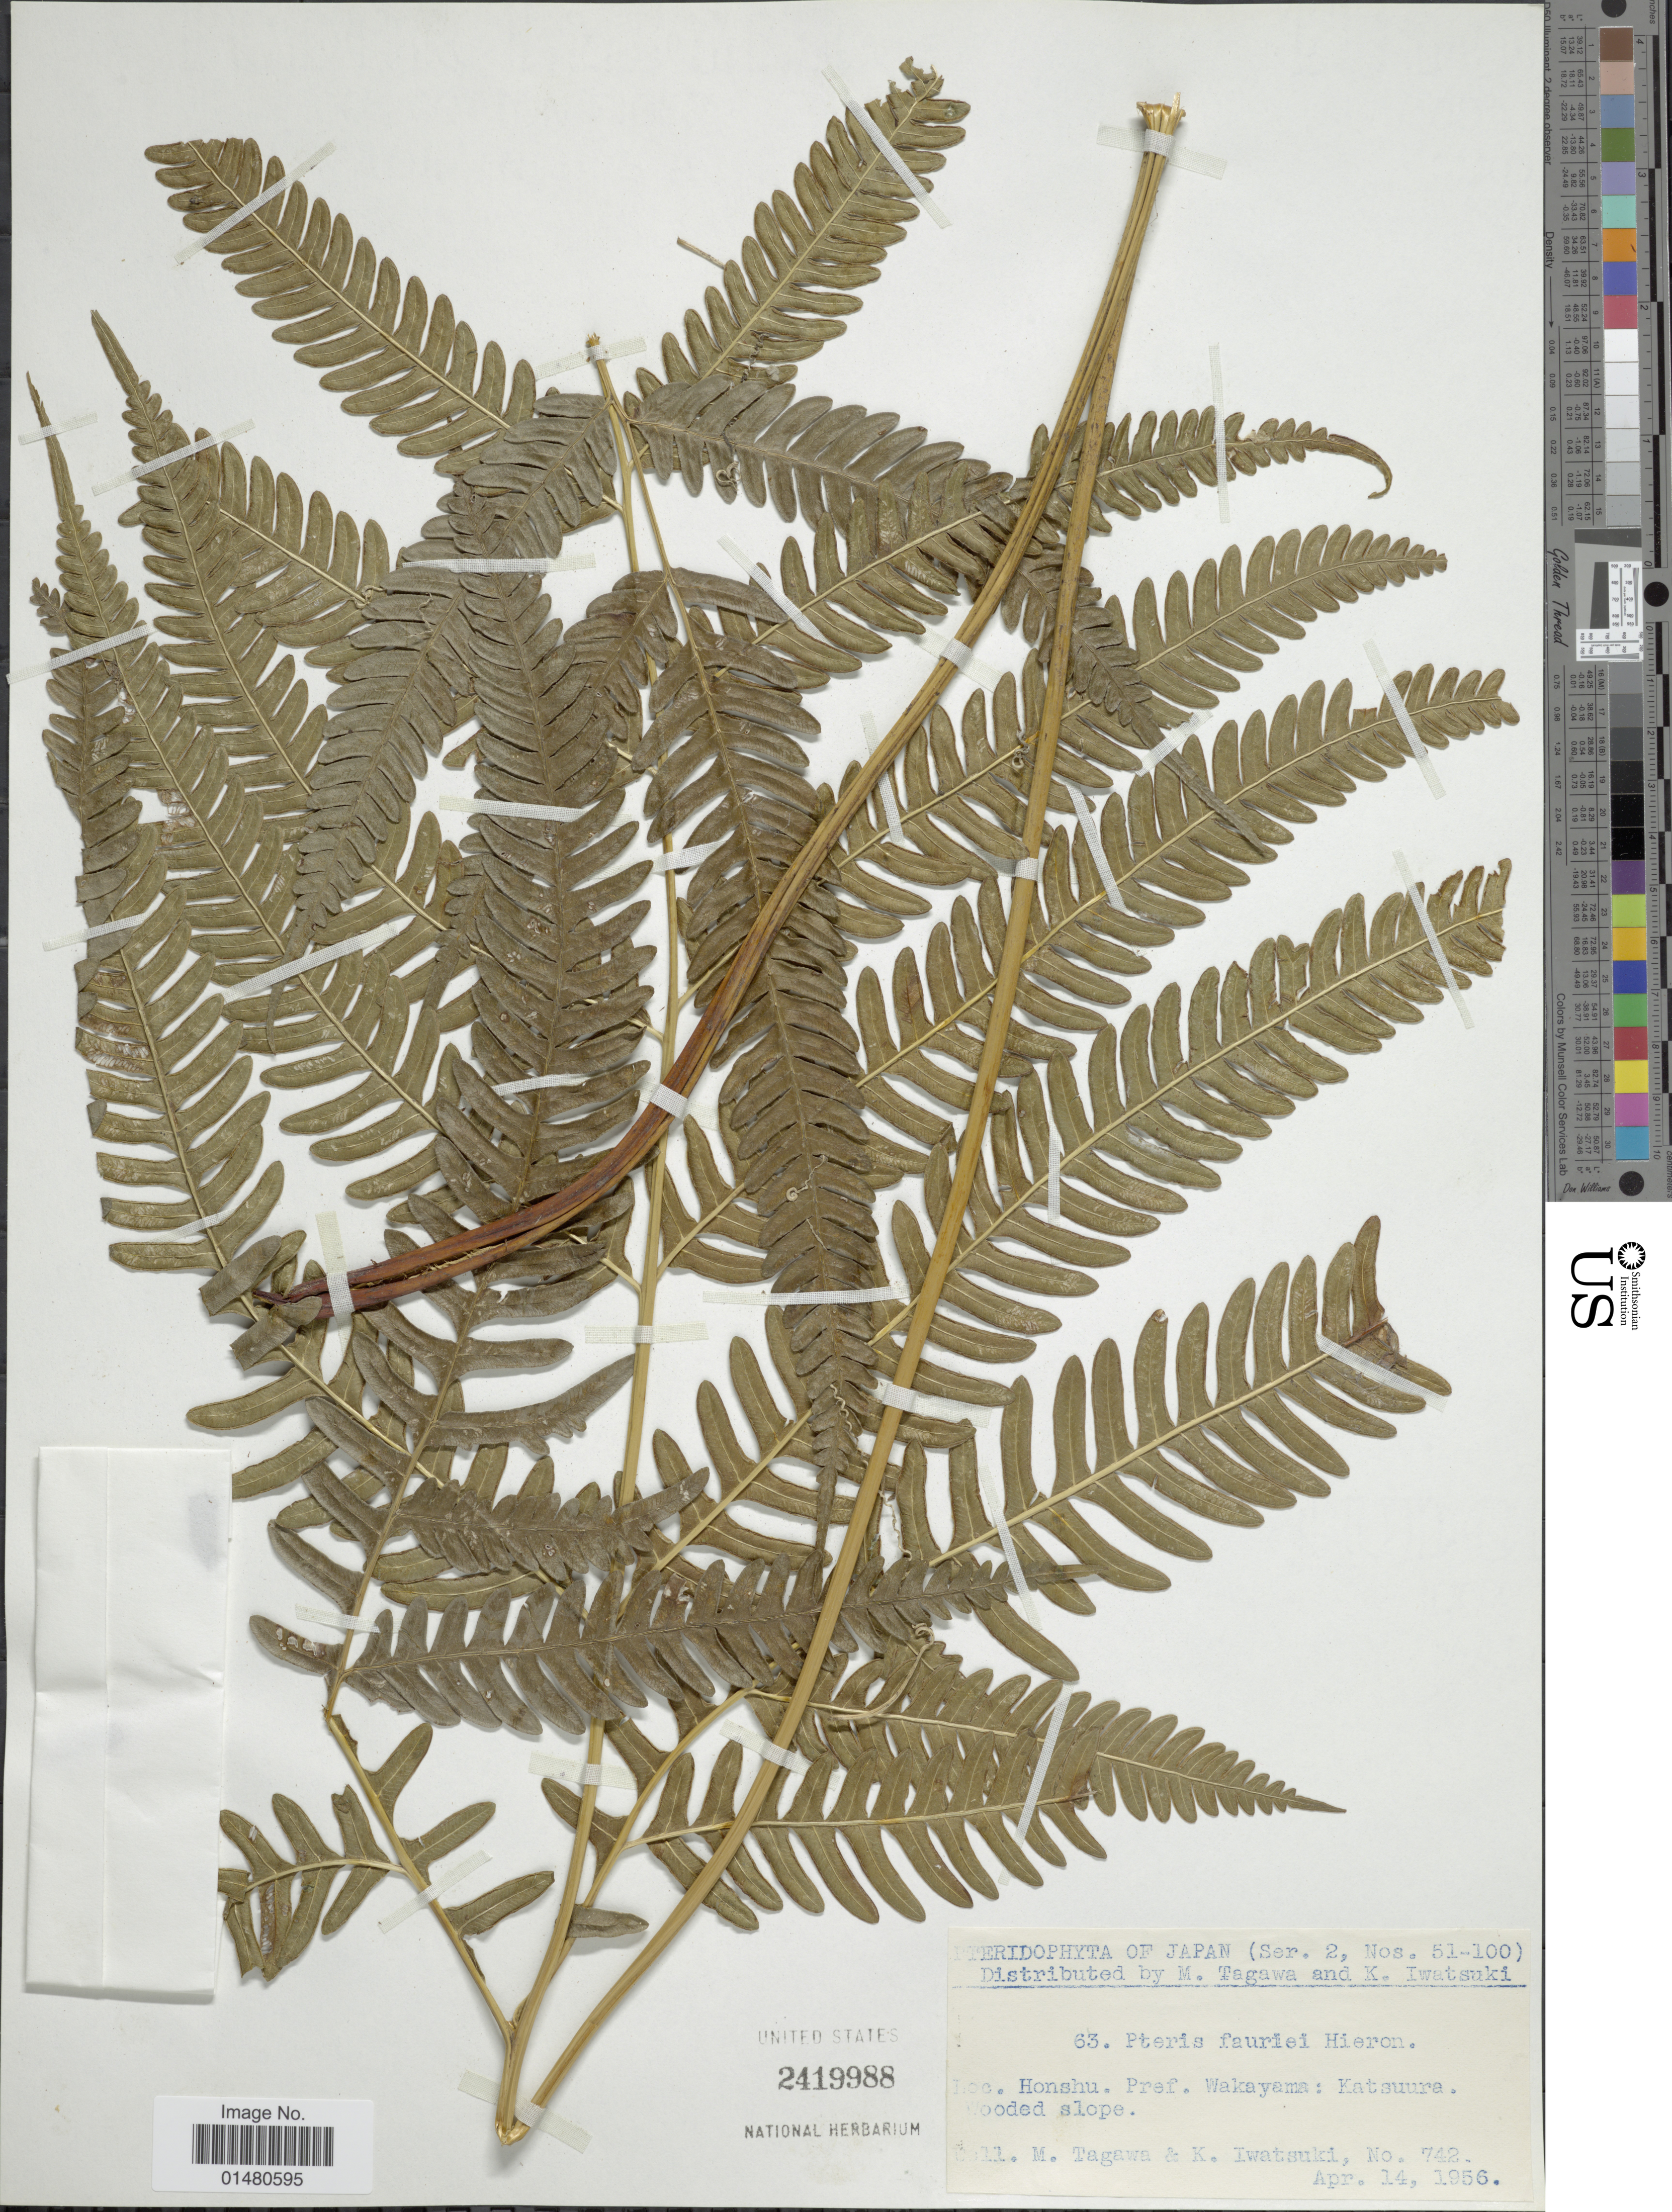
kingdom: Plantae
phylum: Tracheophyta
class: Polypodiopsida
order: Polypodiales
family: Pteridaceae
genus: Pteris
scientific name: Pteris fauriei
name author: Hieron.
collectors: M. Tagawa & K. Iwatsuki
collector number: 742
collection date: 1956-04-14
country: Japan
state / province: Wakayama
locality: Honshu Pref. Wakayama:Katsuura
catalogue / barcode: US 2419988